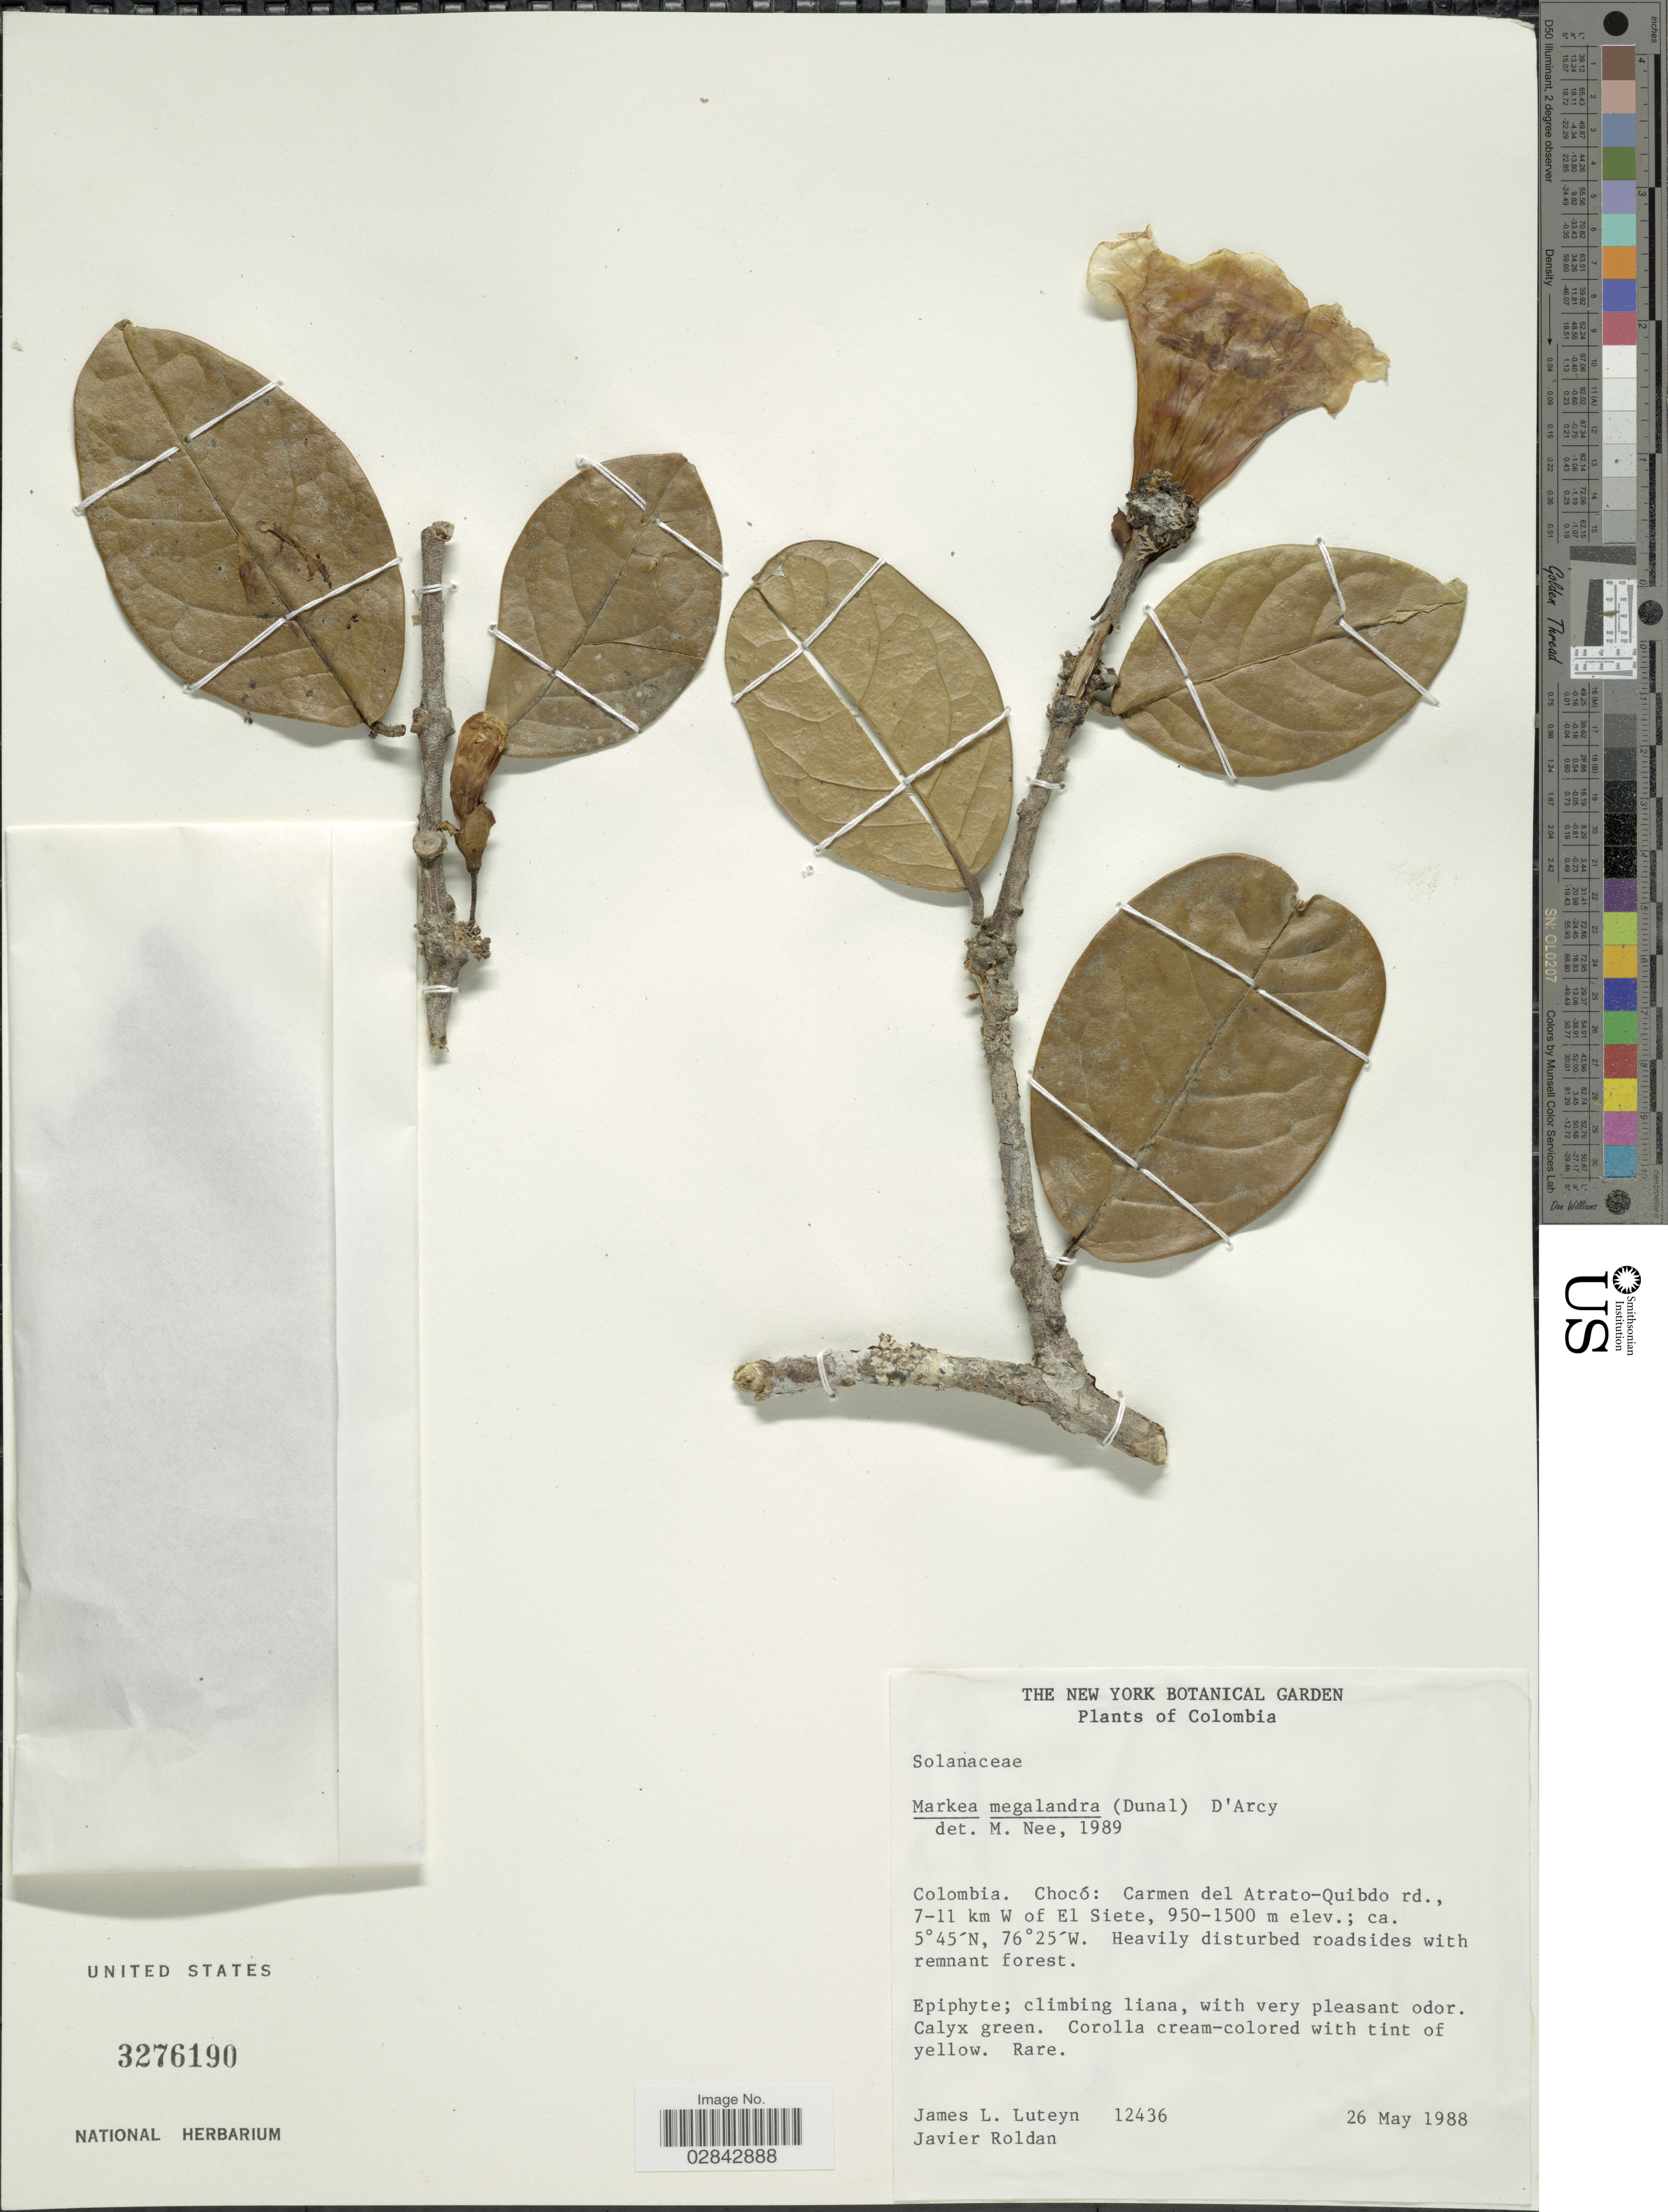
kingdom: Plantae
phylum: Tracheophyta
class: Magnoliopsida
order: Solanales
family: Solanaceae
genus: Markea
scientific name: Markea megalandra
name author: (Dunal) D'Arcy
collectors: J. L. Luteyn & F. J. Roldán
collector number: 12436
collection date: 1988-05-26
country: Colombia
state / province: Chocó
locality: Carmen del Atrato-Quibdo rd., 7-11 km W of El Siete.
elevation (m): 950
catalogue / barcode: US 3276190